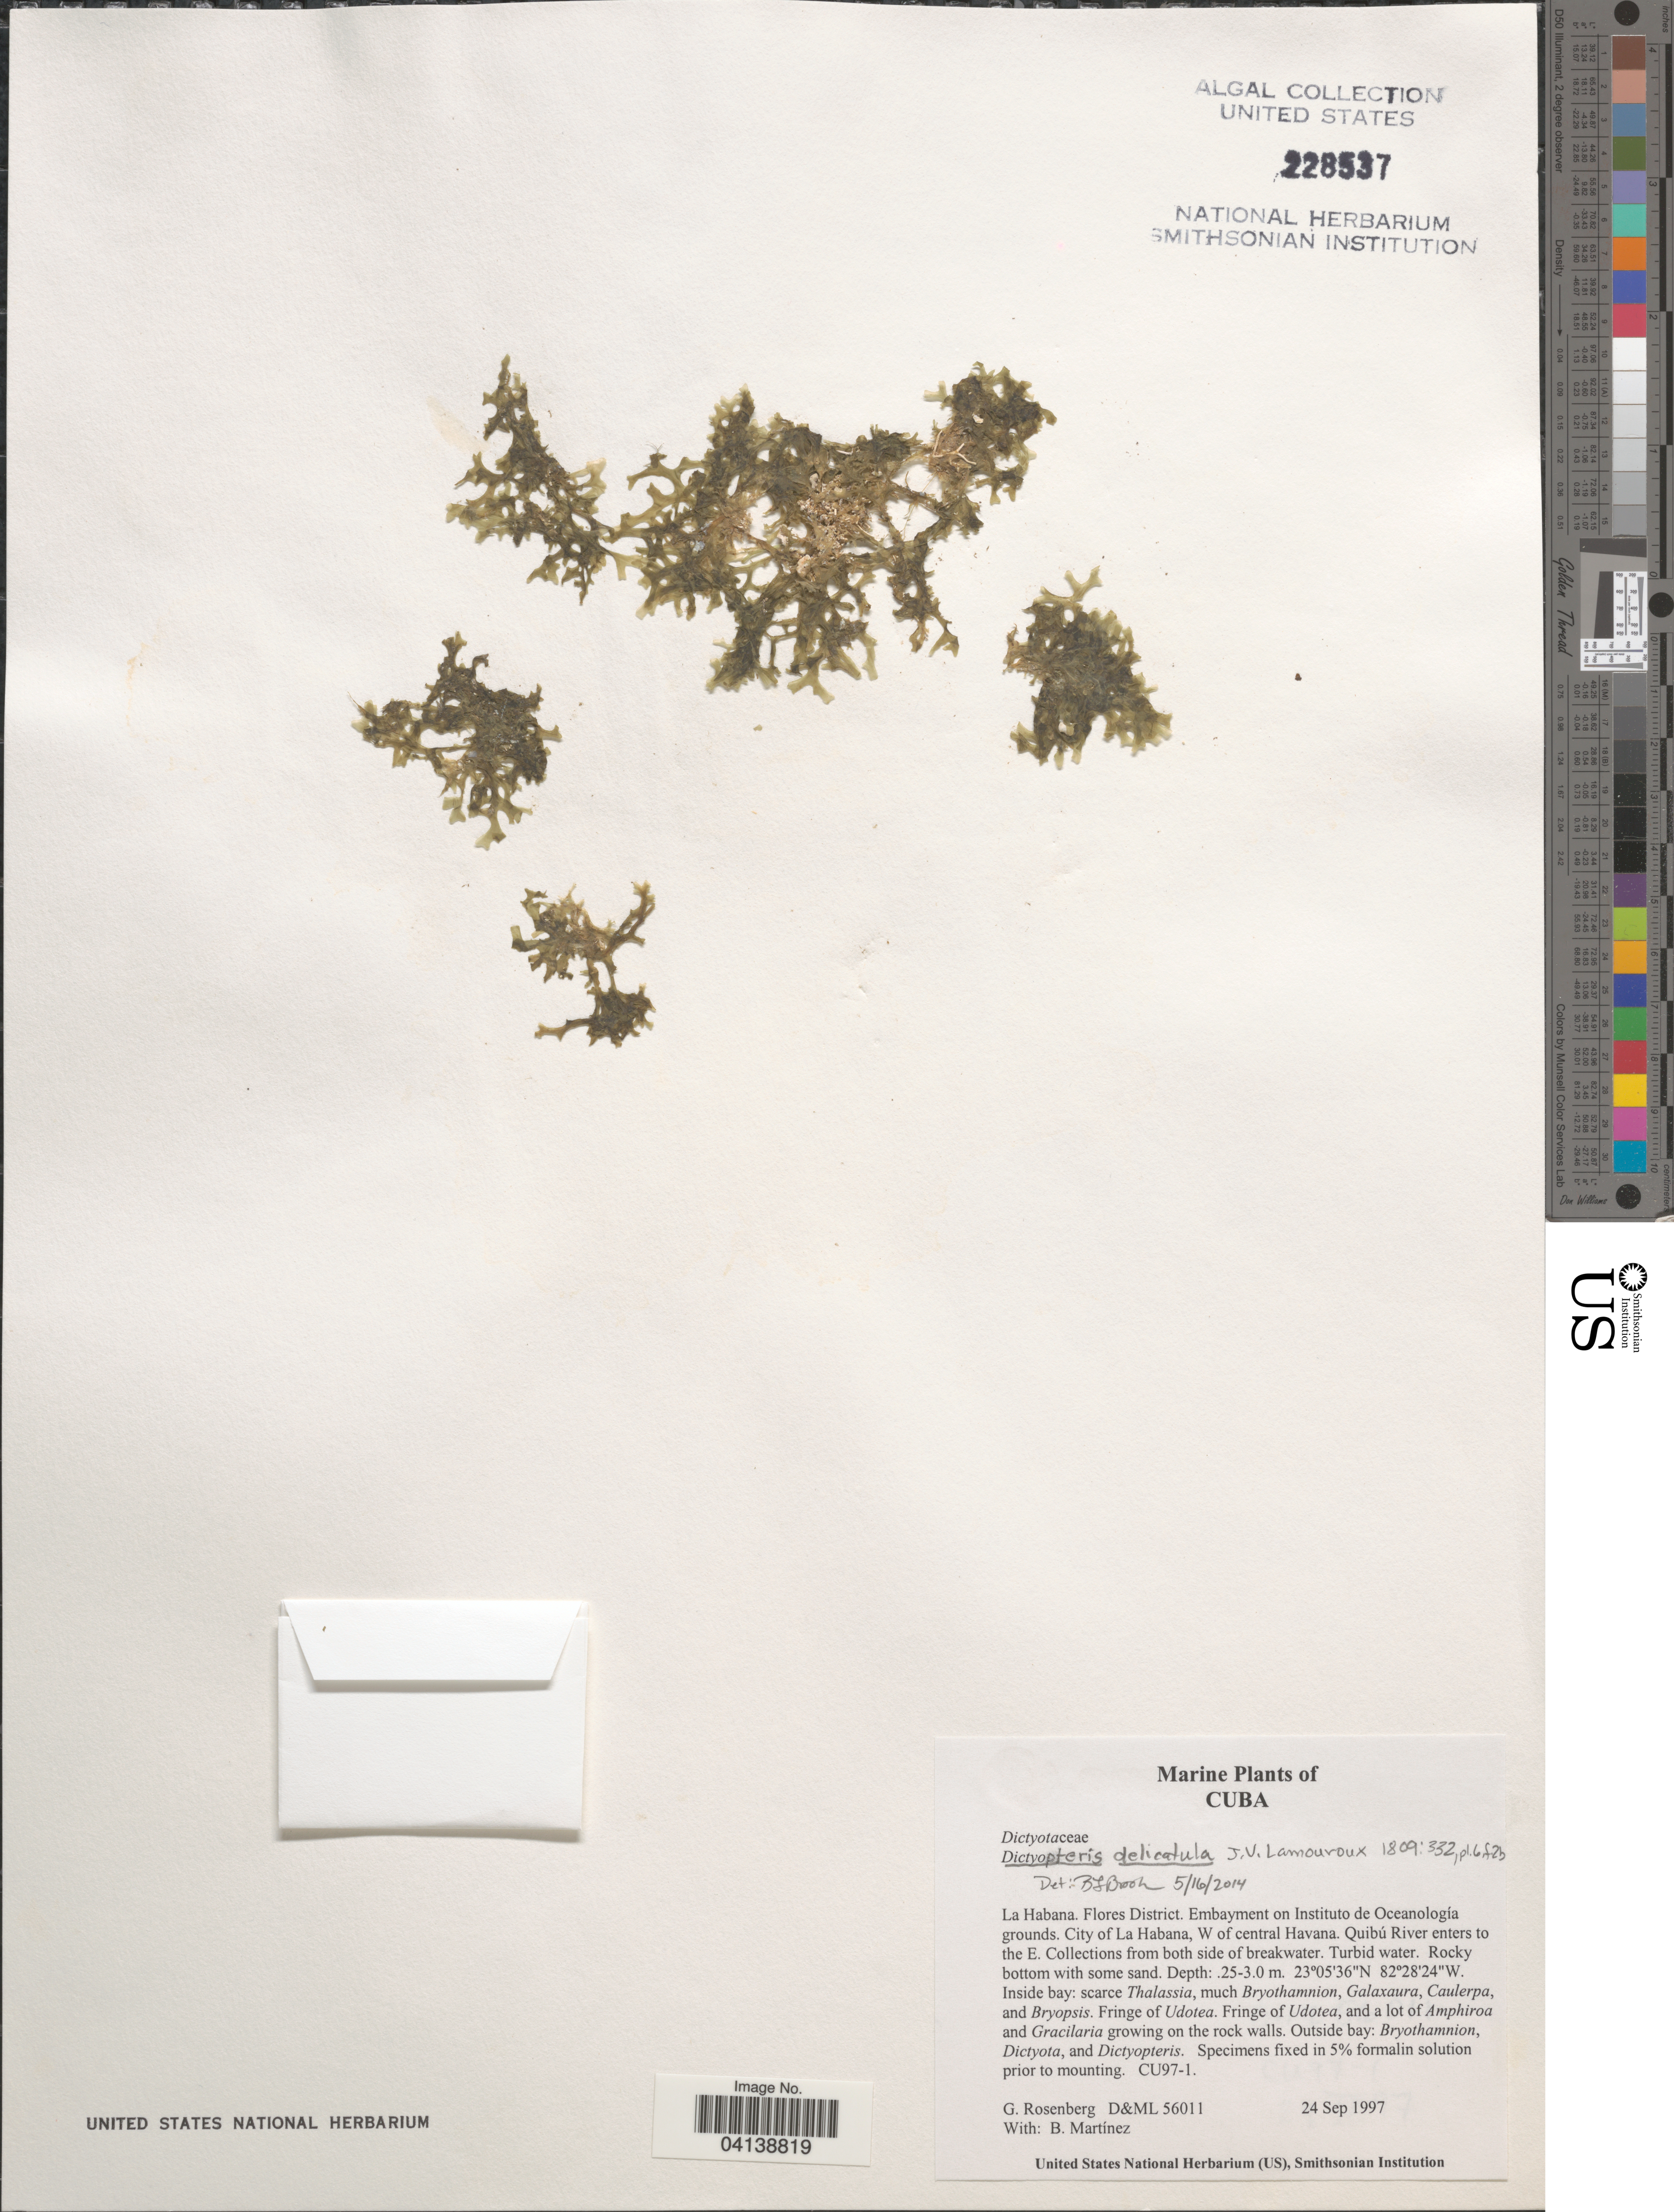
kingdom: Chromista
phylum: Ochrophyta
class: Phaeophyceae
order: Dictyotales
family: Dictyotaceae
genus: Dictyopteris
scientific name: Dictyopteris delicatula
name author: J.V.Lamouroux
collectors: G. Rosenberg & B. Martinez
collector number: D&ML56011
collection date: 1997-09-24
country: Cuba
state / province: La Habana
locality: Flores District. Embayment on Instituto de Oceanología grounds. City of La Habana, W of central Havana. Quibú River enters to the E.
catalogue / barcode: US 228537